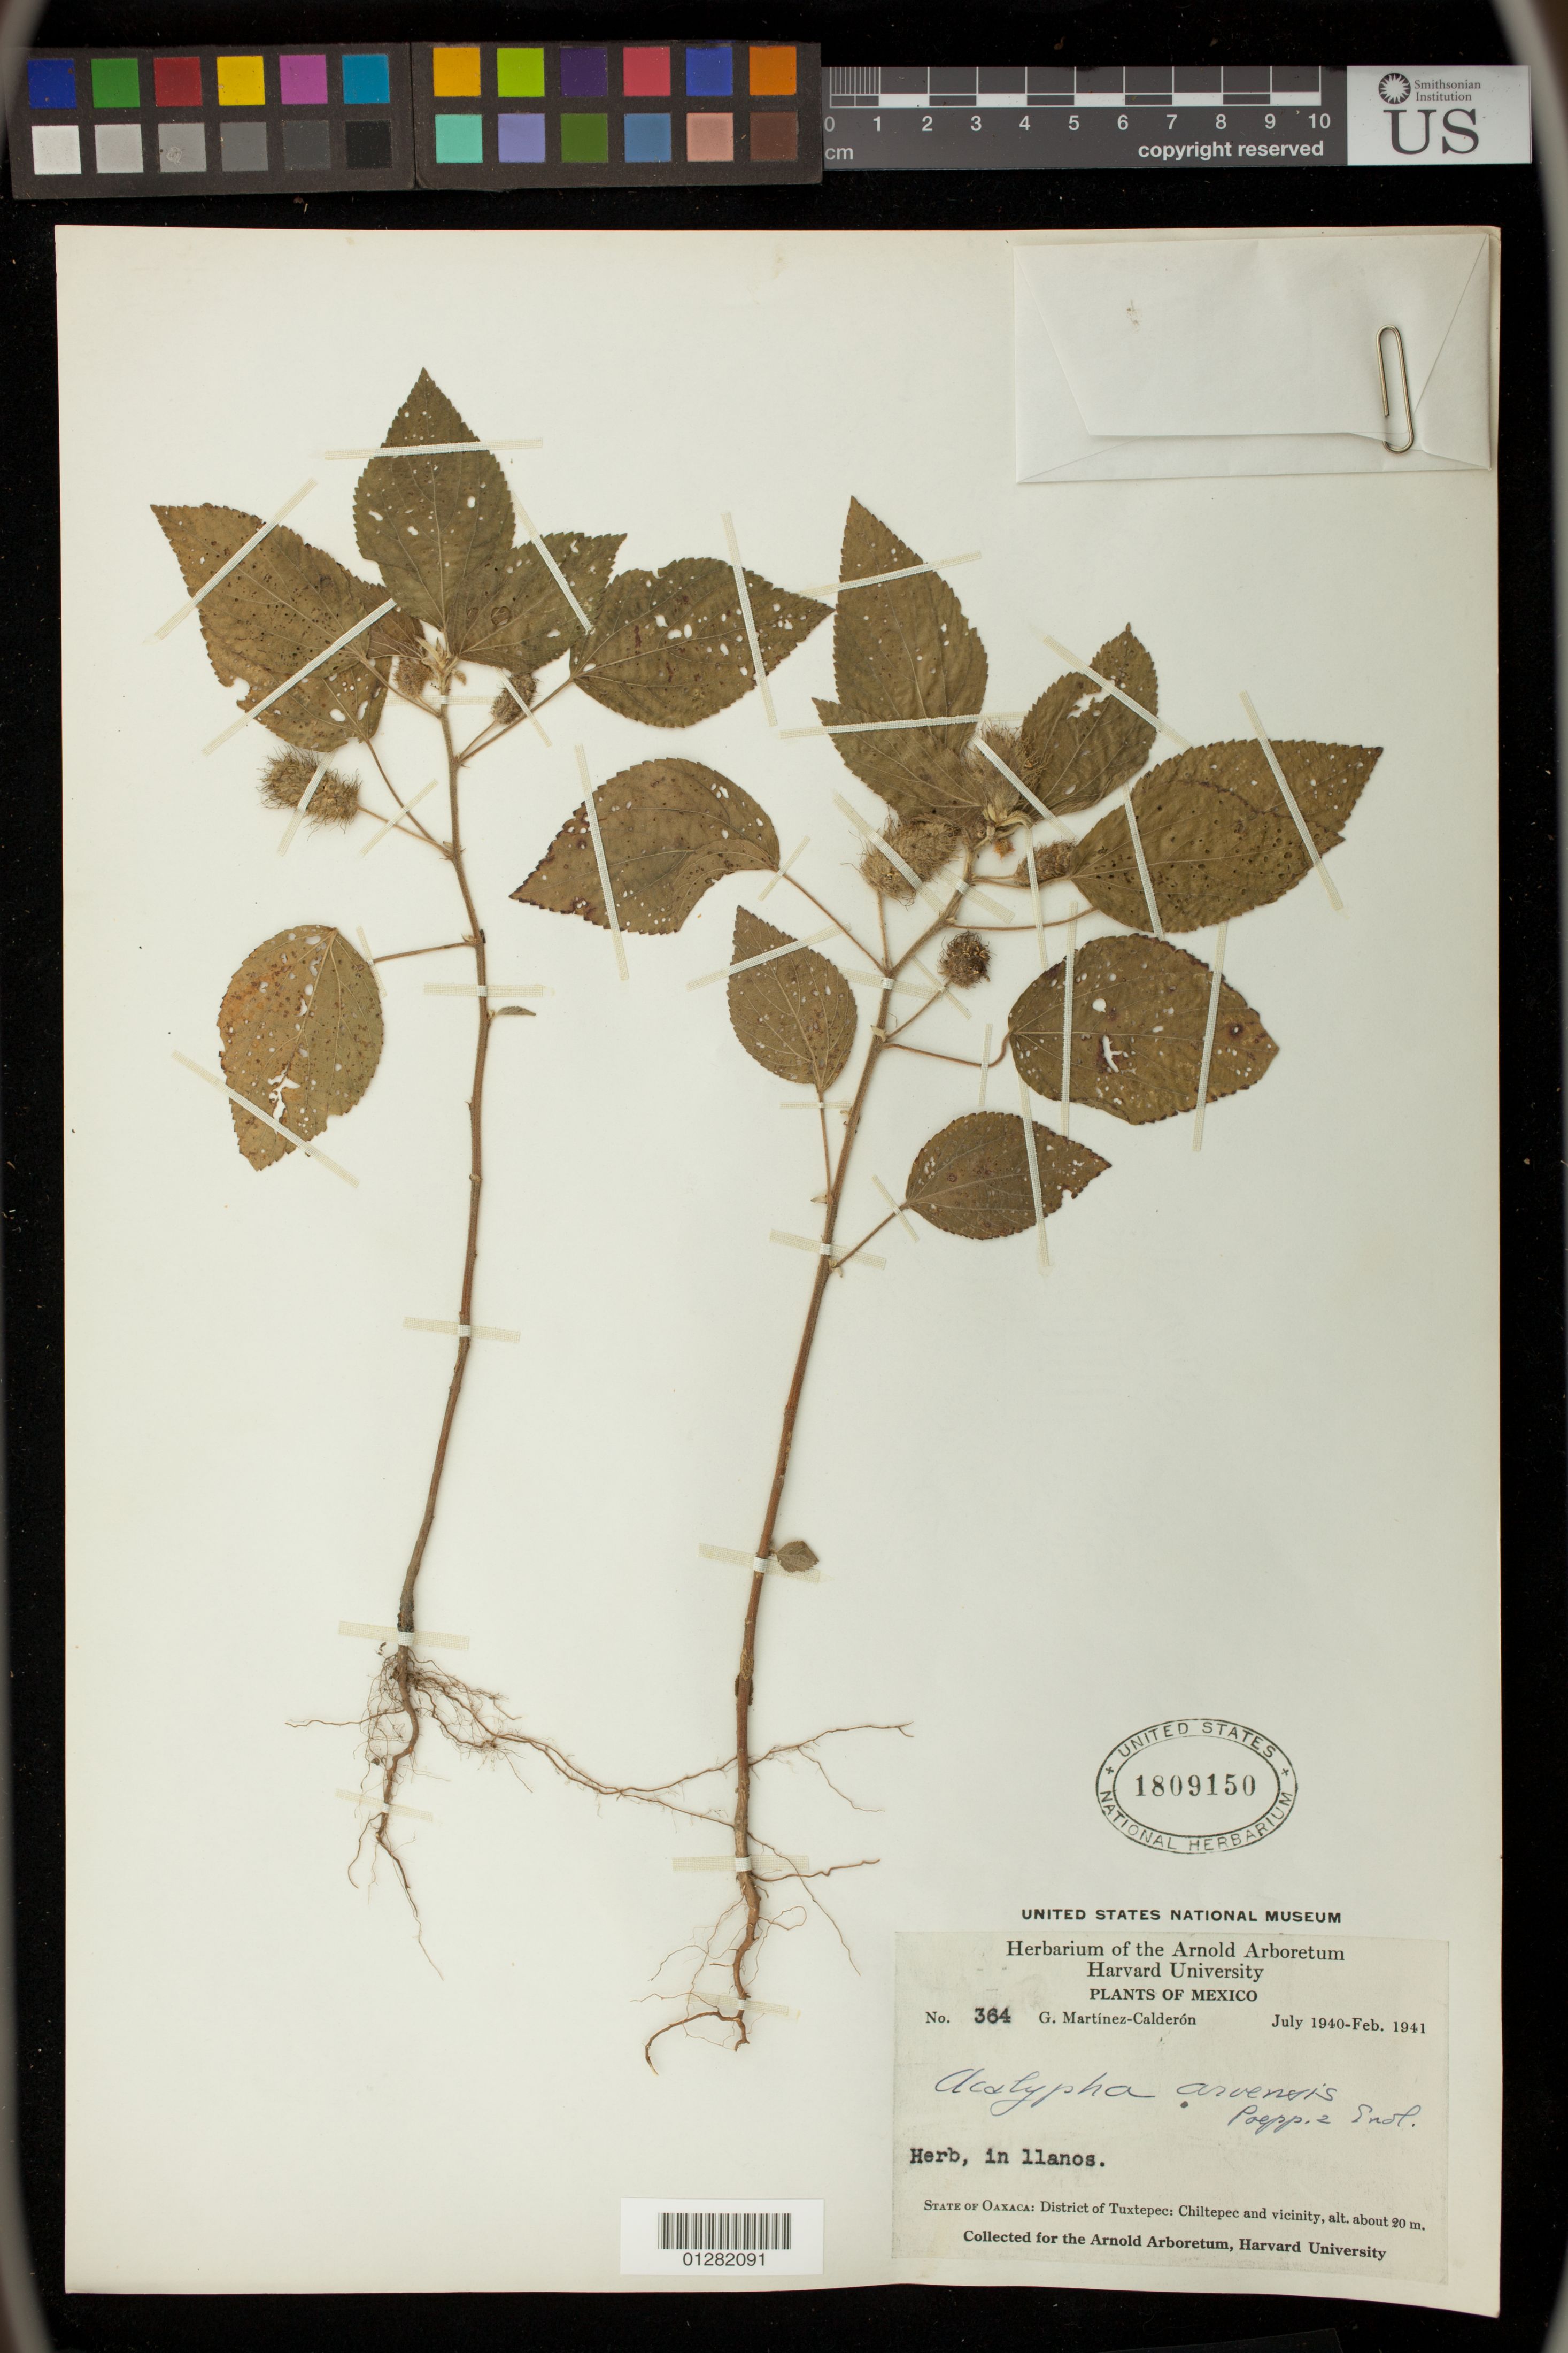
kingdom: Plantae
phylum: Tracheophyta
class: Magnoliopsida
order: Malpighiales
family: Euphorbiaceae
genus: Acalypha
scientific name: Acalypha arvensis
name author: Poepp.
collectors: G. Martínez Calderón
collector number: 364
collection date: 1940-07/1941-02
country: Mexico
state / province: Oaxaca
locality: District of Tuxtepec: Chiltepec and vicinity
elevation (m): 20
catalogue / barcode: US 1809150